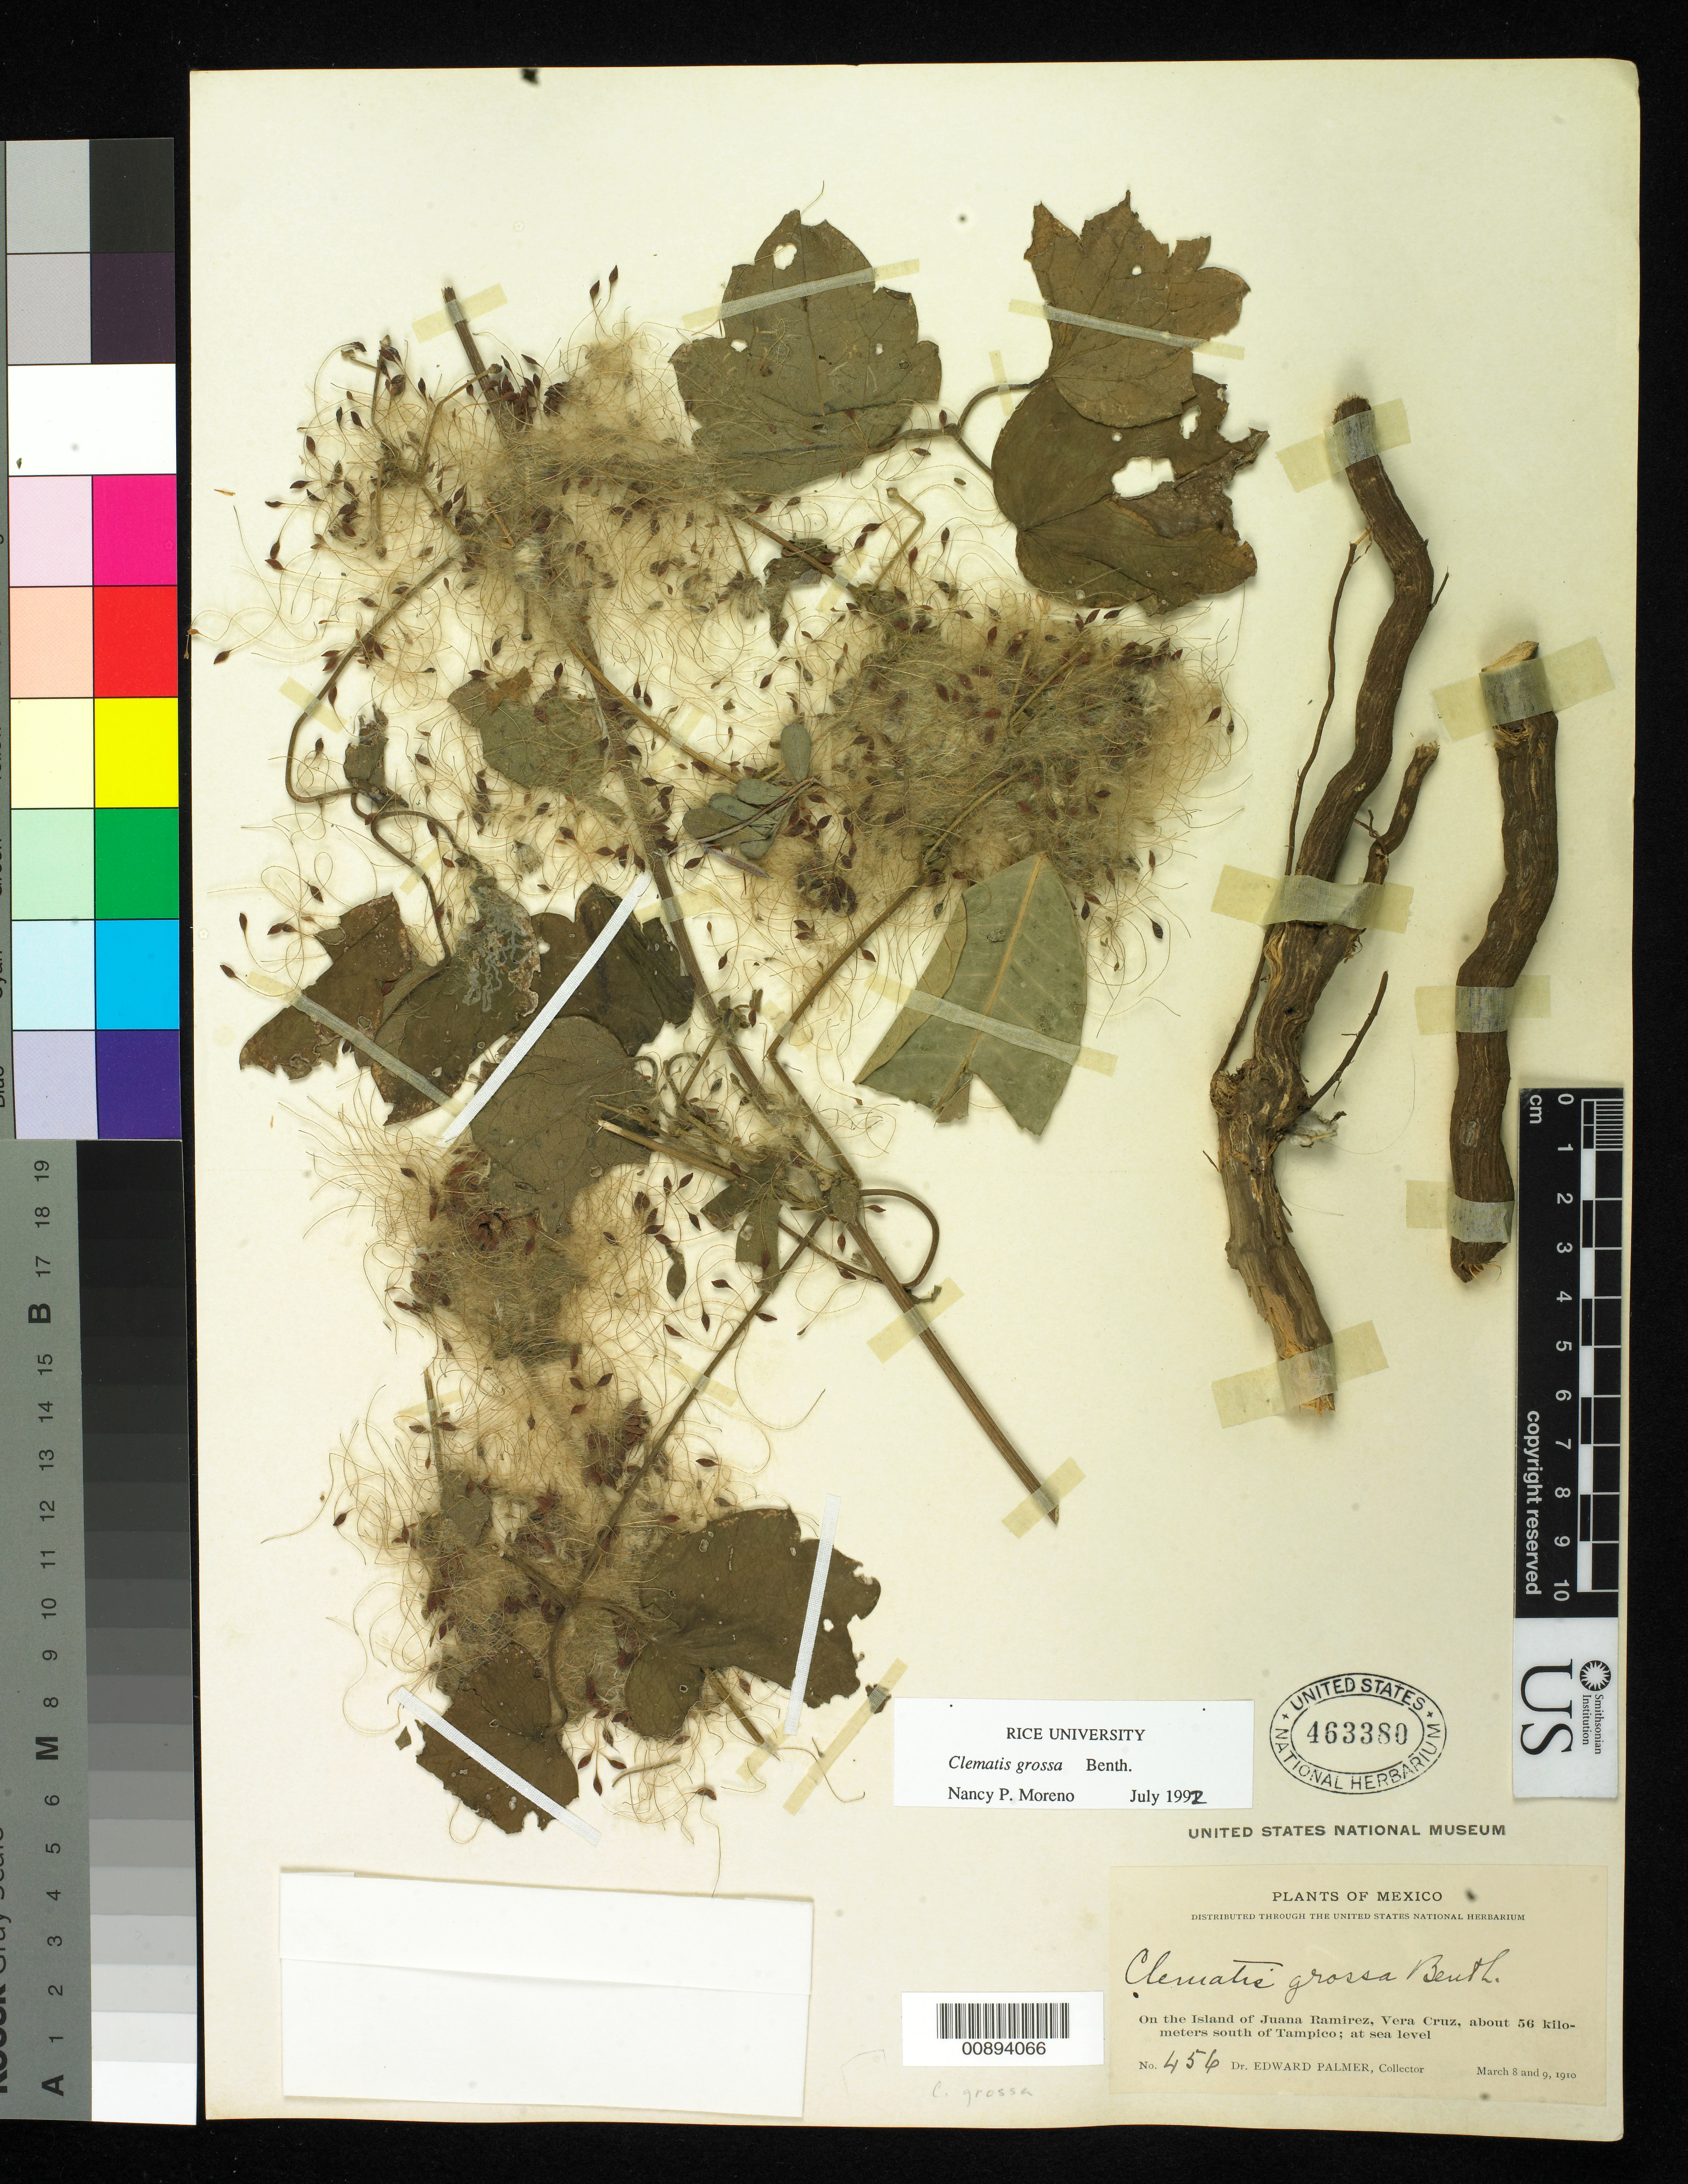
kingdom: Plantae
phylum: Tracheophyta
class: Magnoliopsida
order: Ranunculales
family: Ranunculaceae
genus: Clematis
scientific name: Clematis grossa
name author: Benth.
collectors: E. Palmer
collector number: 456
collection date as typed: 08 Mar 1910 to 09 Mar 1910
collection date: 1910-03-08/1910-03-09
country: Mexico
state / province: Veracruz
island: Juana Ramírez I.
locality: On the Island of Juana Ramírez, Veracruz, about 56 kilometers south of Tampico.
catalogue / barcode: US 463380